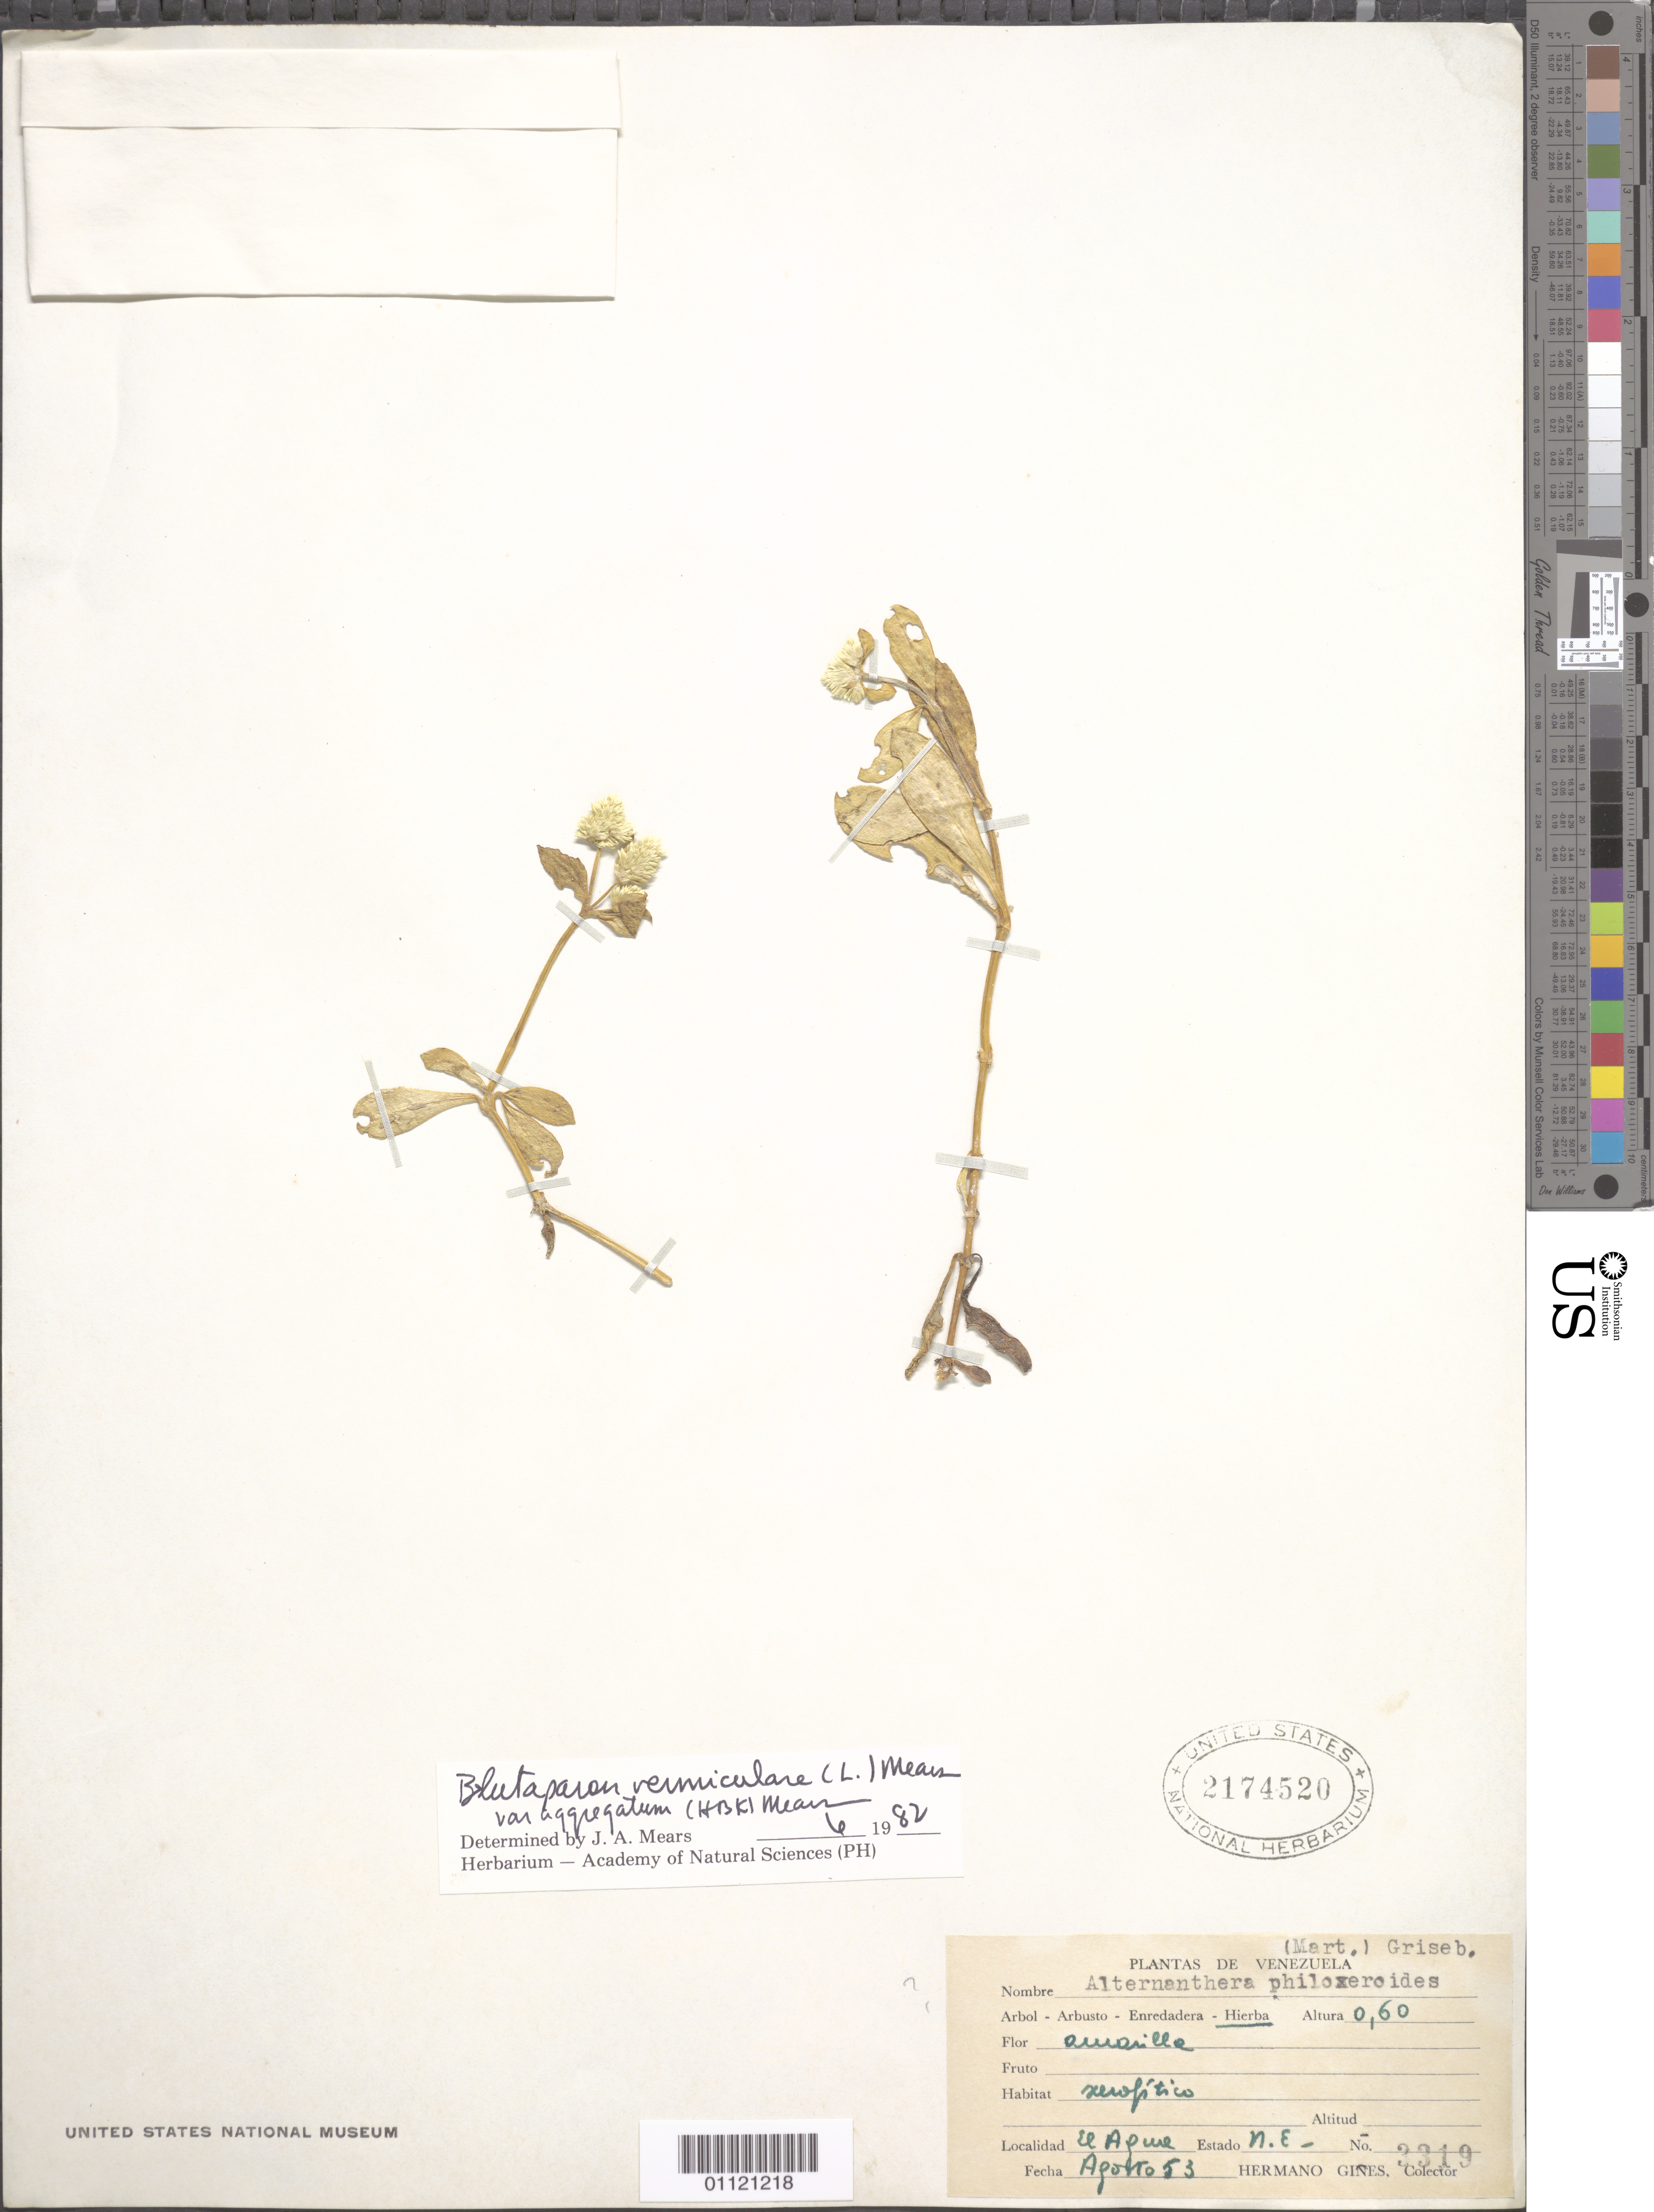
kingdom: Plantae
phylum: Tracheophyta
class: Magnoliopsida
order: Caryophyllales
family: Amaranthaceae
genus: Gomphrena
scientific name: Gomphrena vermicularis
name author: L.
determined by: Strong, Mark T., (BOT), Smithsonian Institution - National Museum of Natural History (UNITED STATES)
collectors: Bro. Gines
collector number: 3319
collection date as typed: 01 Aug 1953 to 31 Aug 1953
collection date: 1953-08-01/1953-08-31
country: Venezuela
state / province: Nueva Esparta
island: Margarita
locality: El Apure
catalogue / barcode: US 2174520